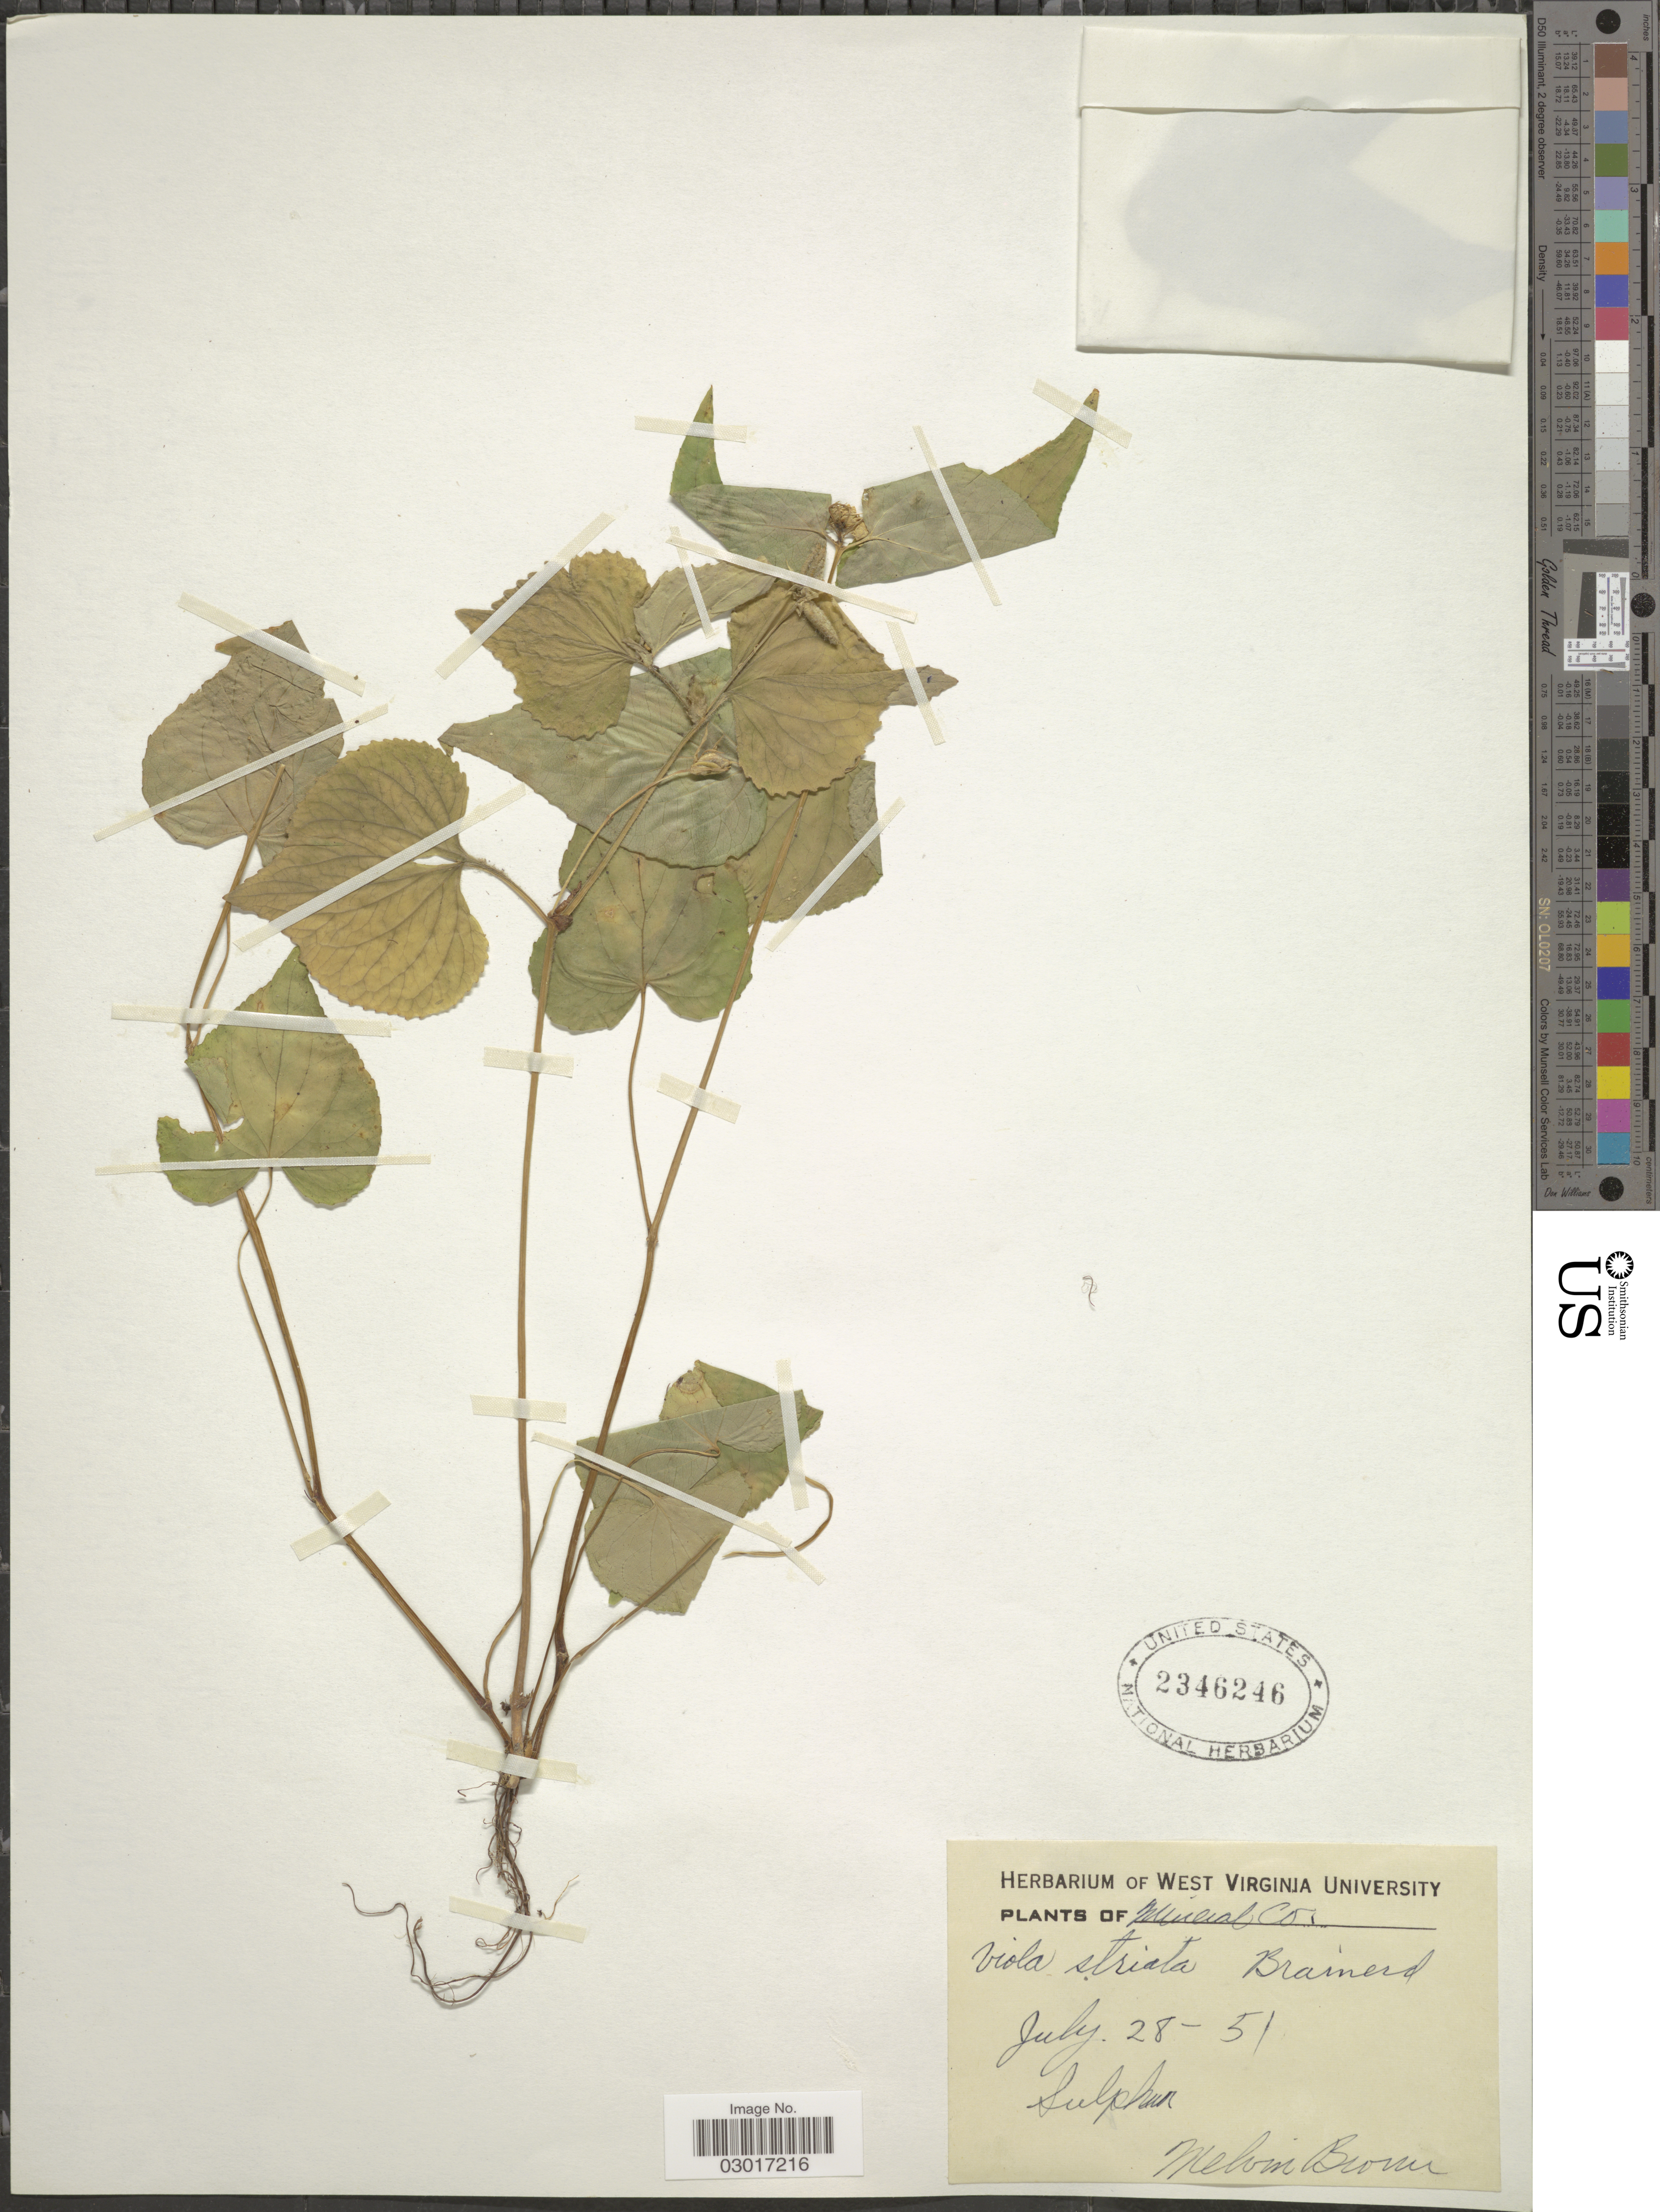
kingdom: Plantae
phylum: Tracheophyta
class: Magnoliopsida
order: Malpighiales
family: Violaceae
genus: Viola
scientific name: Viola striata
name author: Aiton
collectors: M. Brown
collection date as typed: Transcribed d/m/y: 28/7/51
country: United States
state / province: West Virginia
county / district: Mineral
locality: Mineral Co. Sulphur.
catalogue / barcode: US 2346246